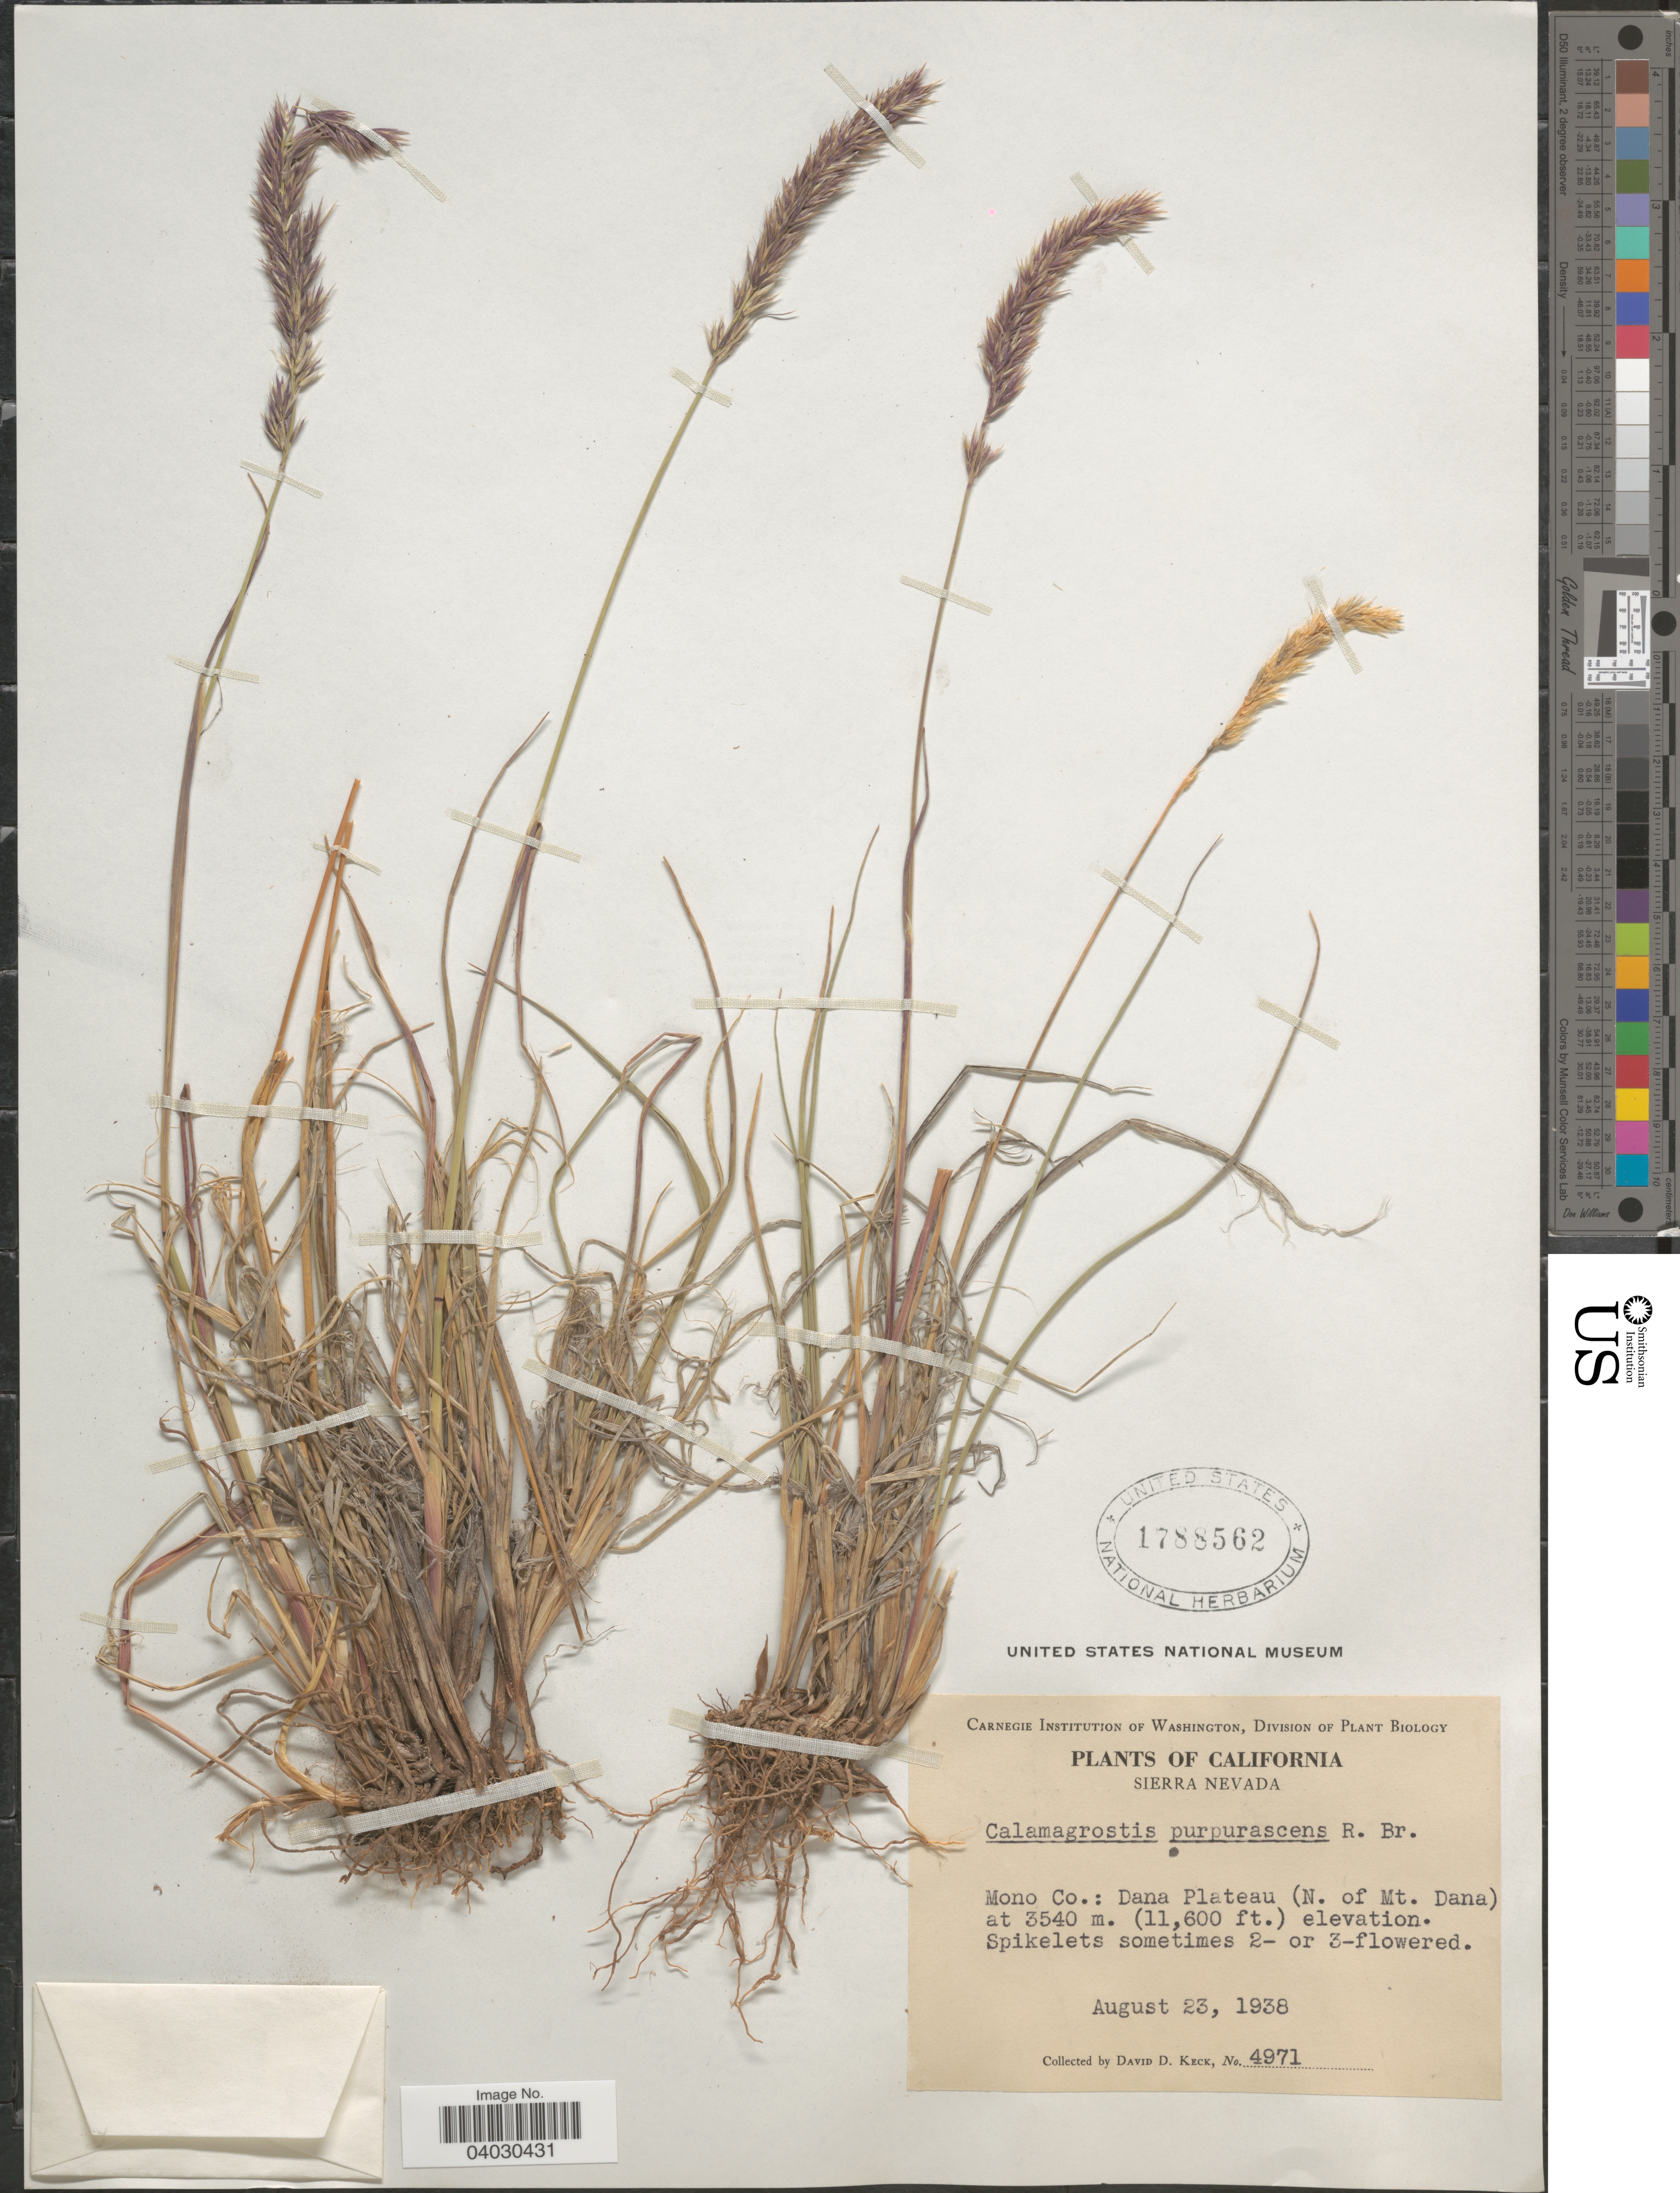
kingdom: Plantae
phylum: Tracheophyta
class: Liliopsida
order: Poales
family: Poaceae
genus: Calamagrostis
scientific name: Calamagrostis purpurascens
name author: R. Br.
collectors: D. D. Keck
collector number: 4971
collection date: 1938-08-23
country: United States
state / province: California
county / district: Mono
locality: Sierra Nevada. Mono Co.: Dana Plateau (N. of Mt. Dana).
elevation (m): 3540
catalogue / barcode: US 1788562